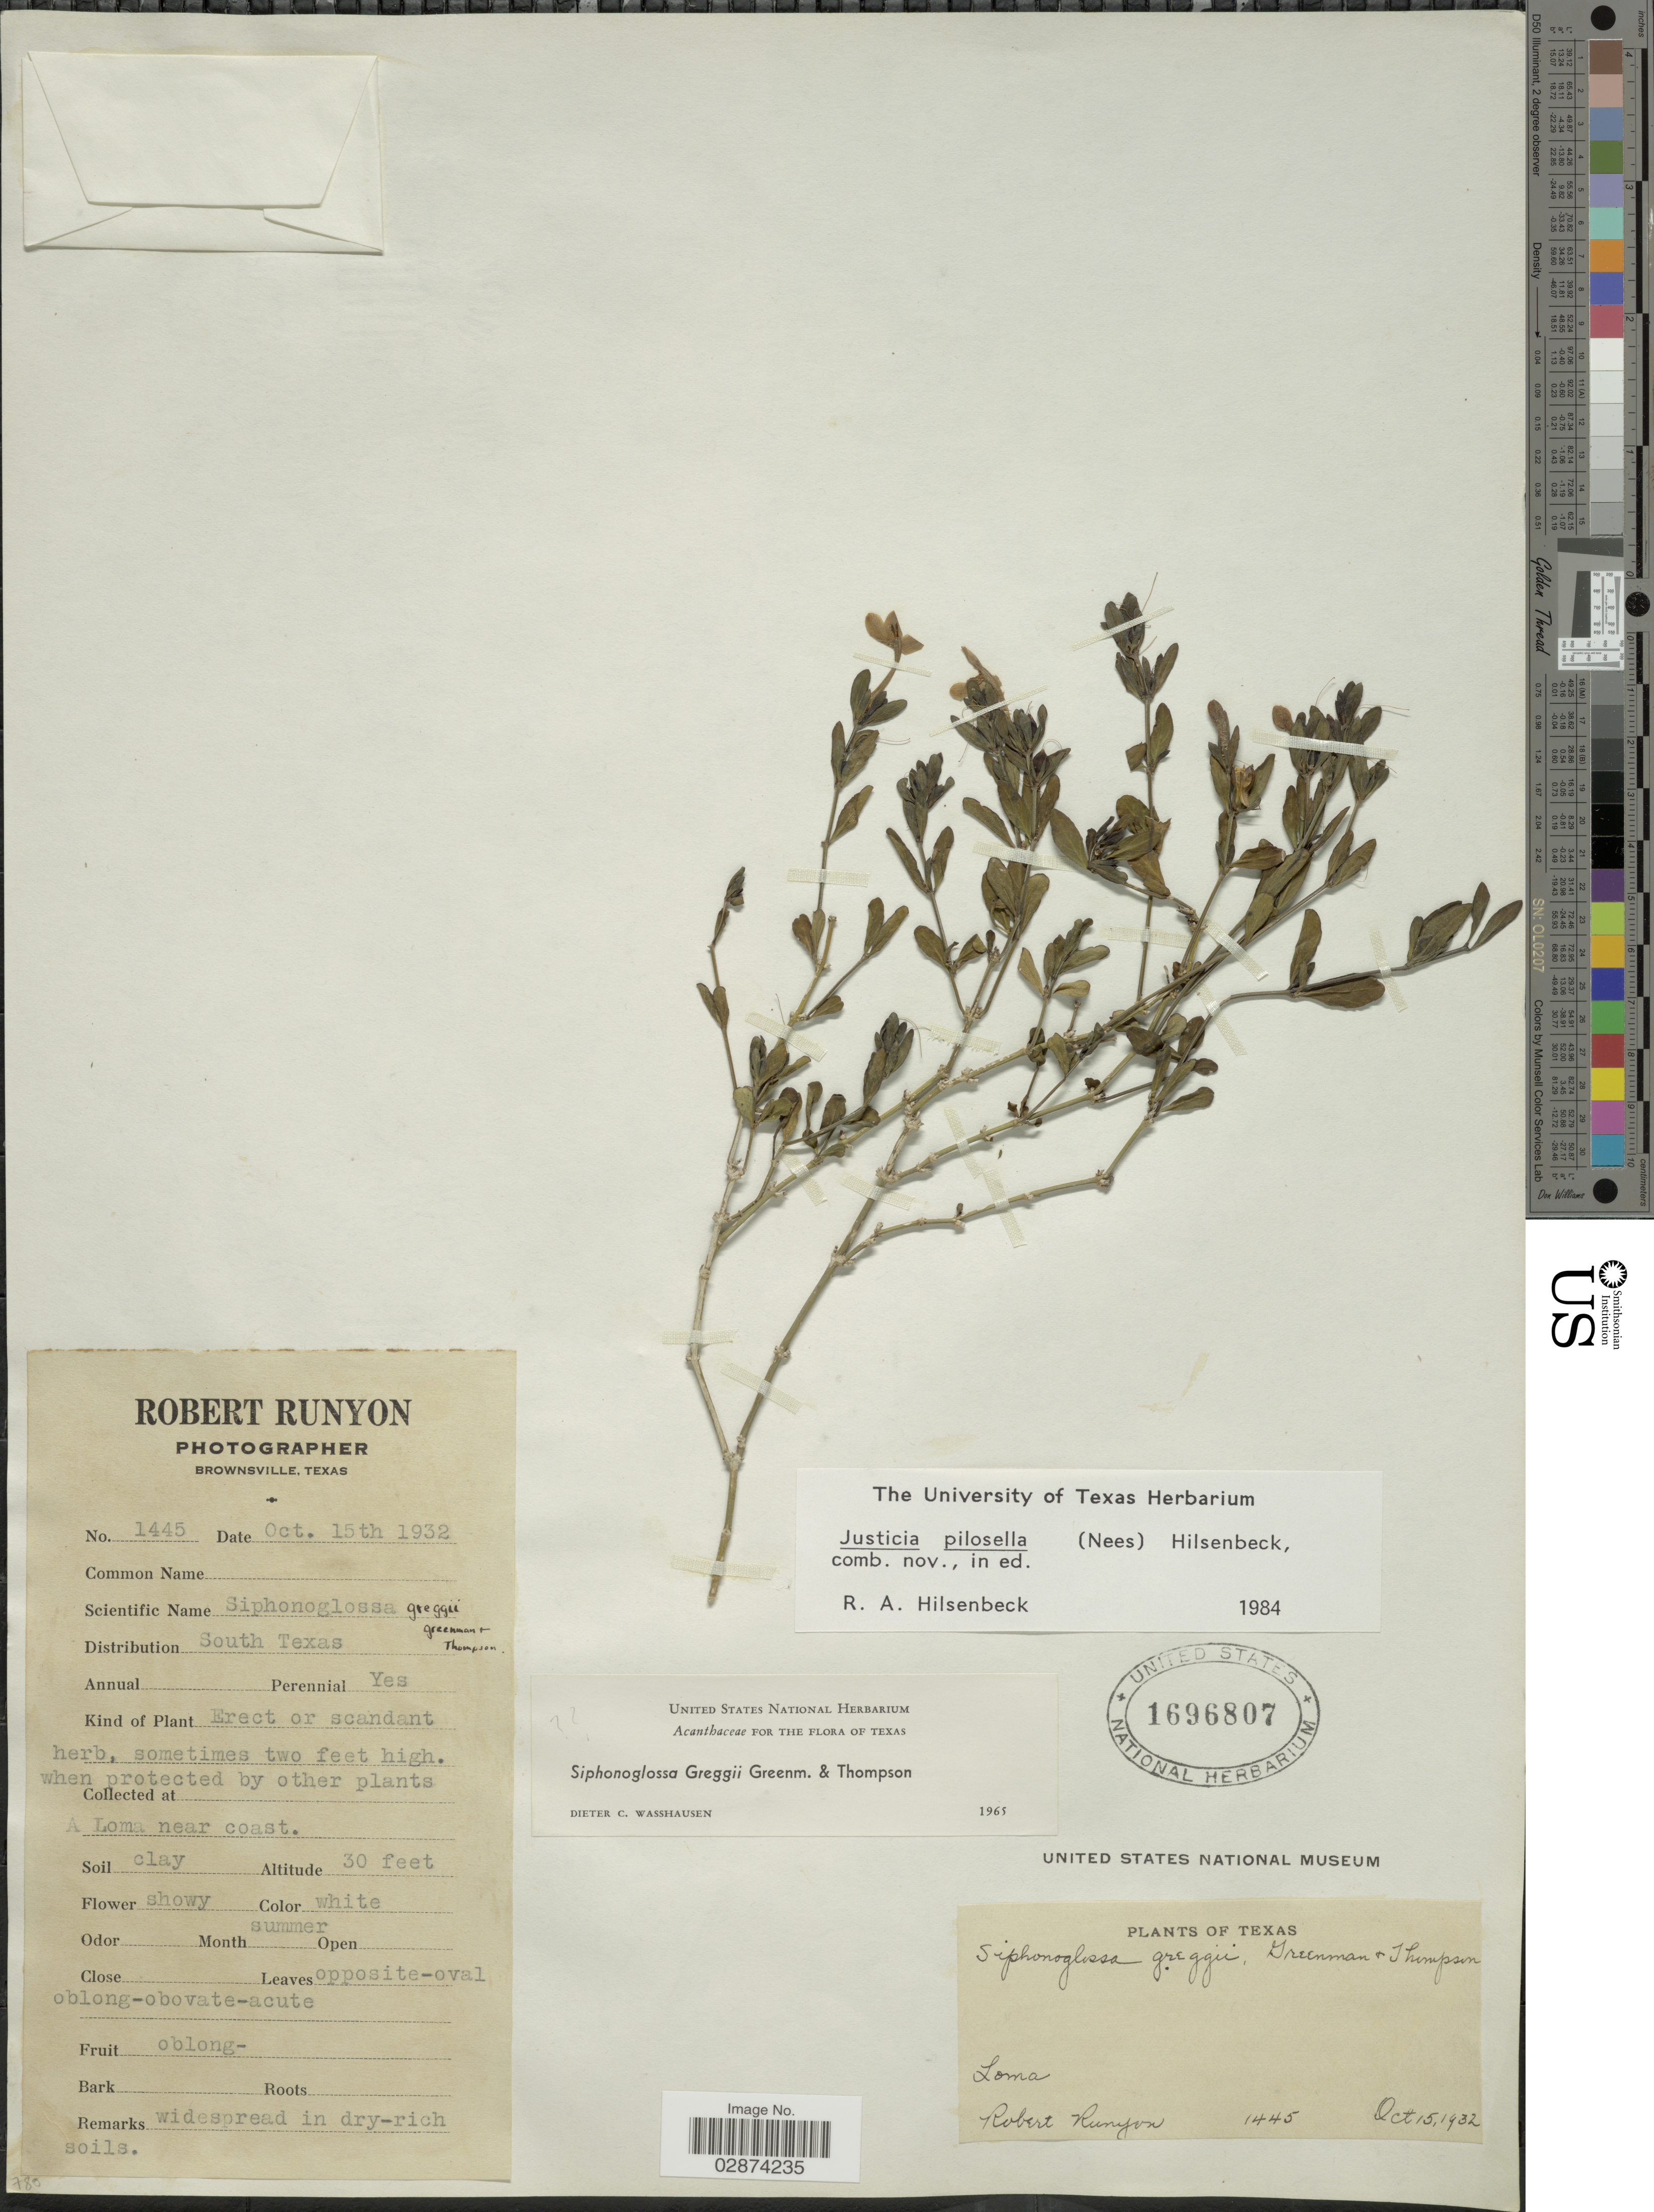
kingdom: Plantae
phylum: Tracheophyta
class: Magnoliopsida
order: Lamiales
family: Acanthaceae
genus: Justicia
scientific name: Justicia pilosella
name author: (Nees) Hilsenb.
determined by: Fisher, Amanda, (LOB), California State University, Long Beach (UNITED STATES)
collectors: R. Runyon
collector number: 1445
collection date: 1932-10-15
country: United States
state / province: Texas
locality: South Texas. A Loma near coast.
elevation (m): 9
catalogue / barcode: US 1696807